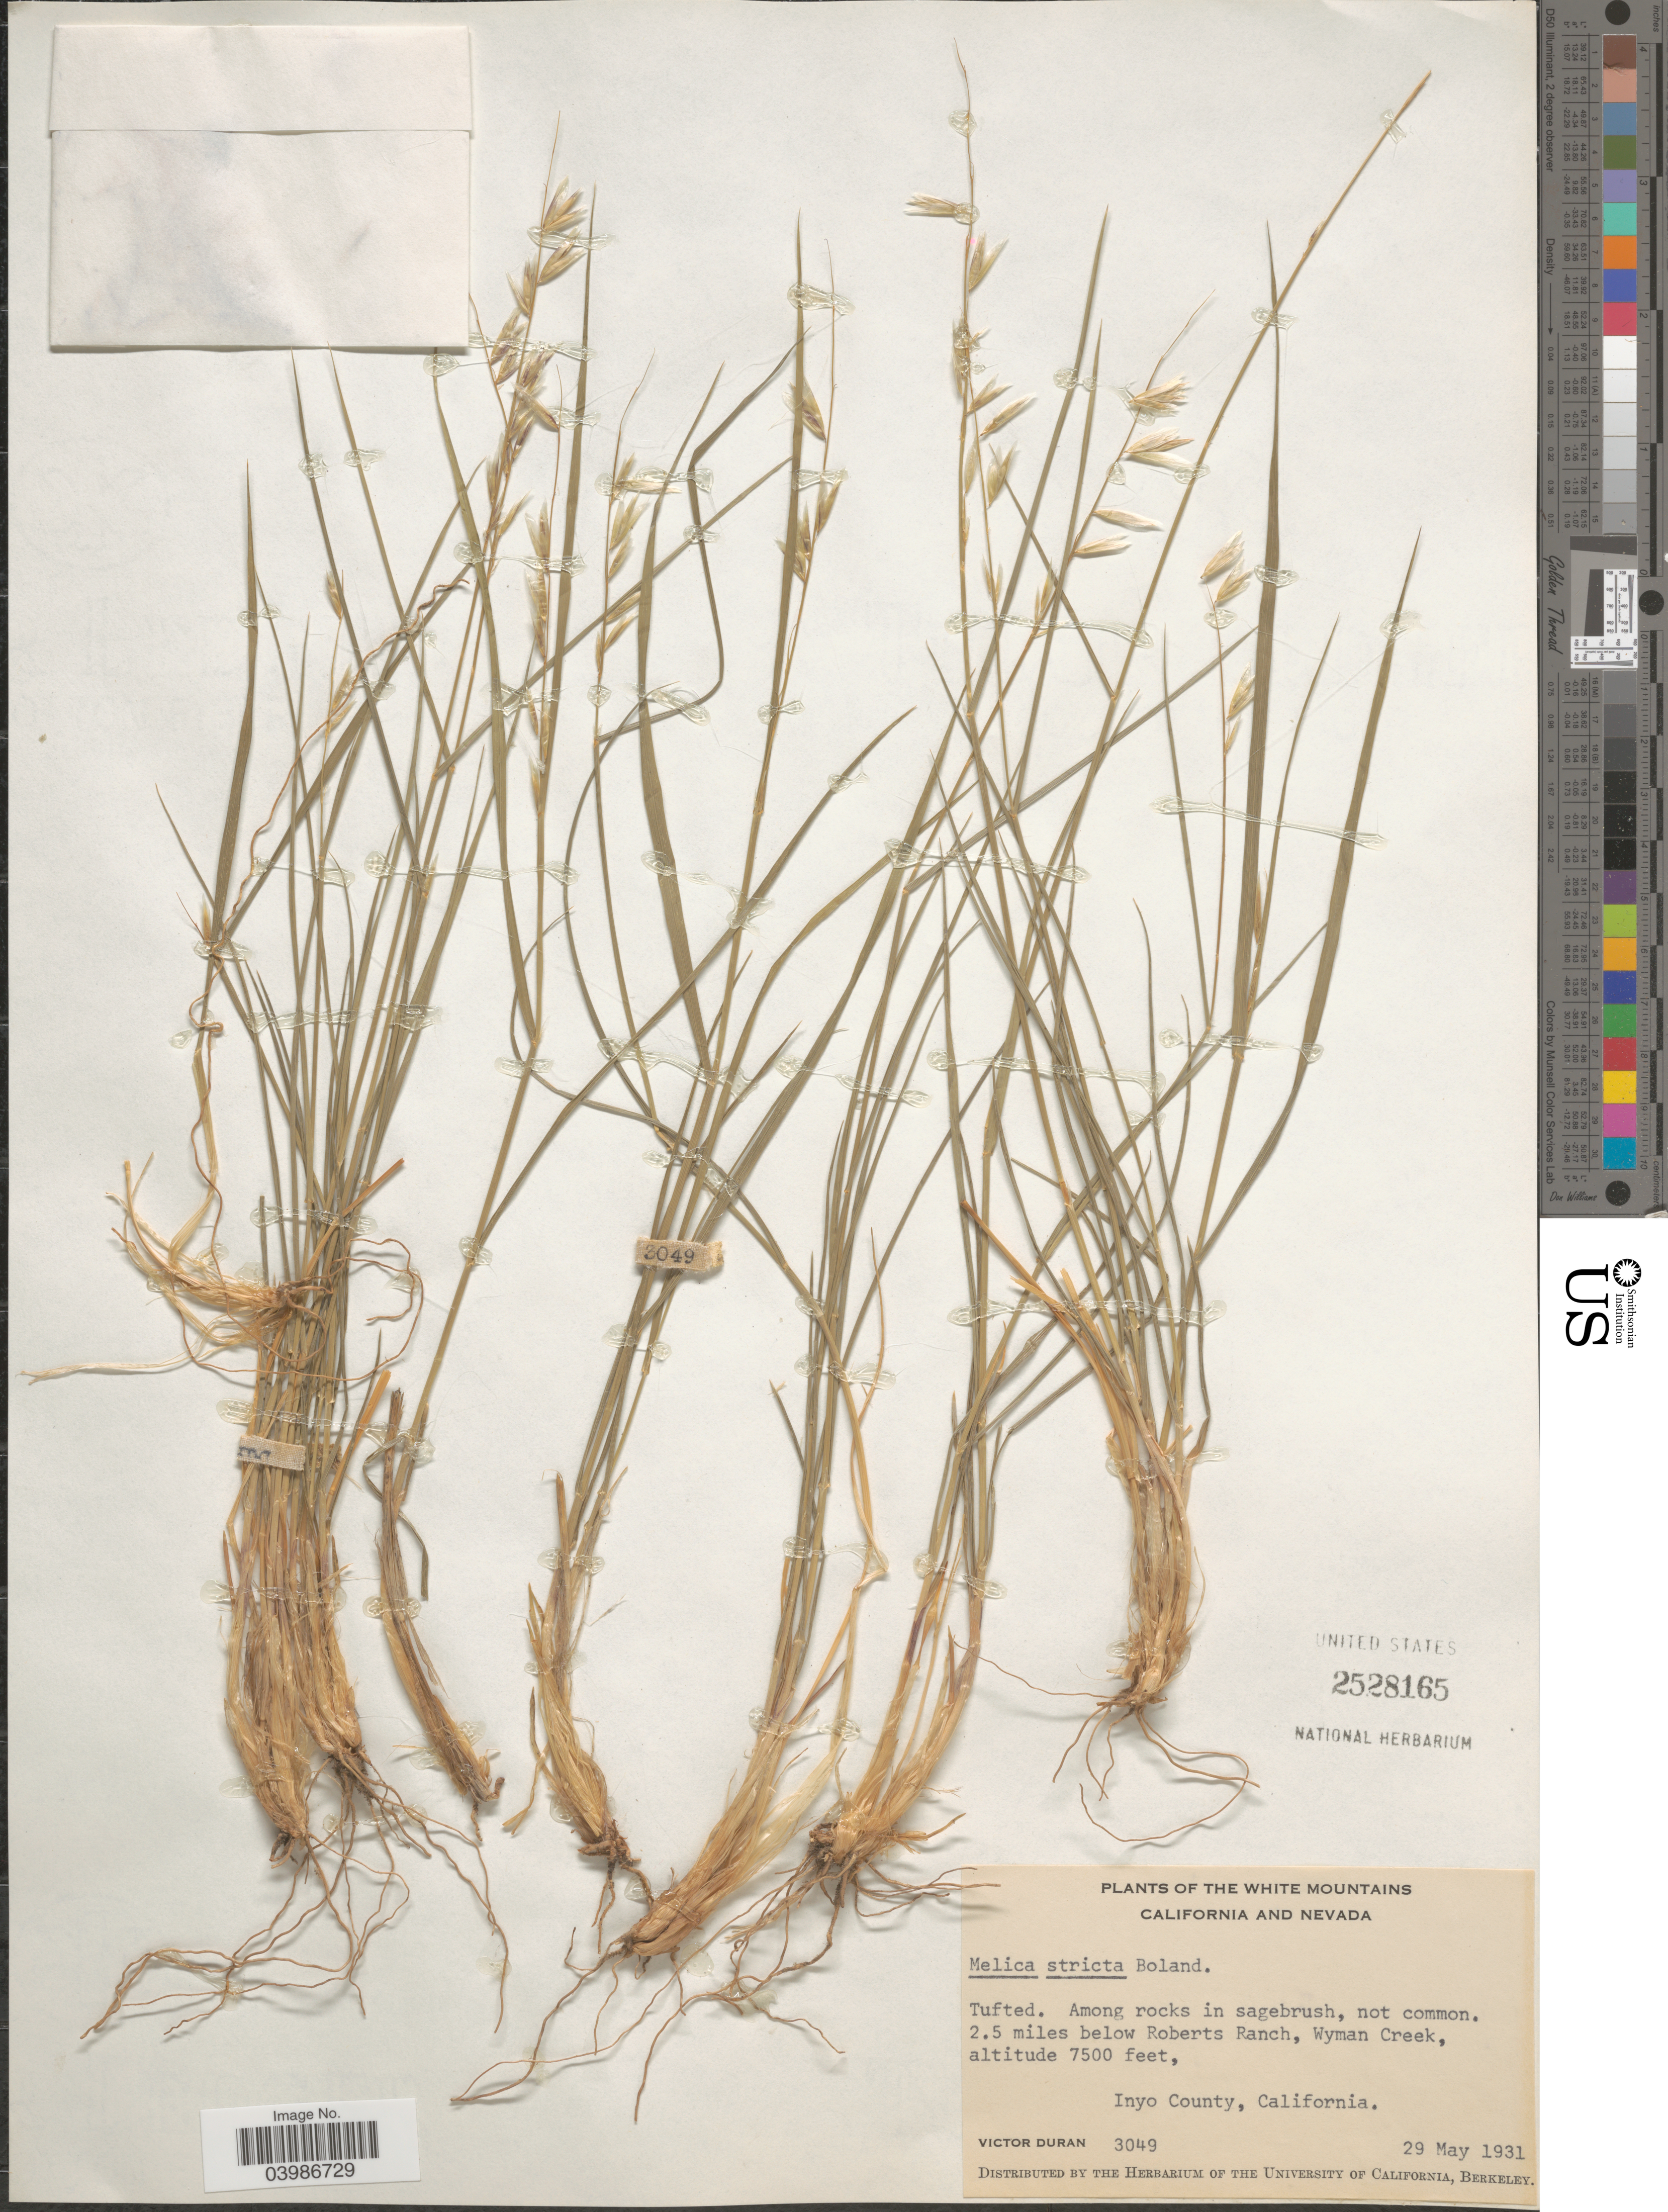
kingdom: Plantae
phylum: Tracheophyta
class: Liliopsida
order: Poales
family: Poaceae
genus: Melica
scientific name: Melica stricta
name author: Bol.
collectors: V. Duran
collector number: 3049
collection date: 1931-05-29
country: United States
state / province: California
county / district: Inyo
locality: The White Mountains. 2.5 miles below Roberts Ranch, Wyman Creek. Inyo County.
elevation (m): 2286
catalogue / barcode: US 2528165